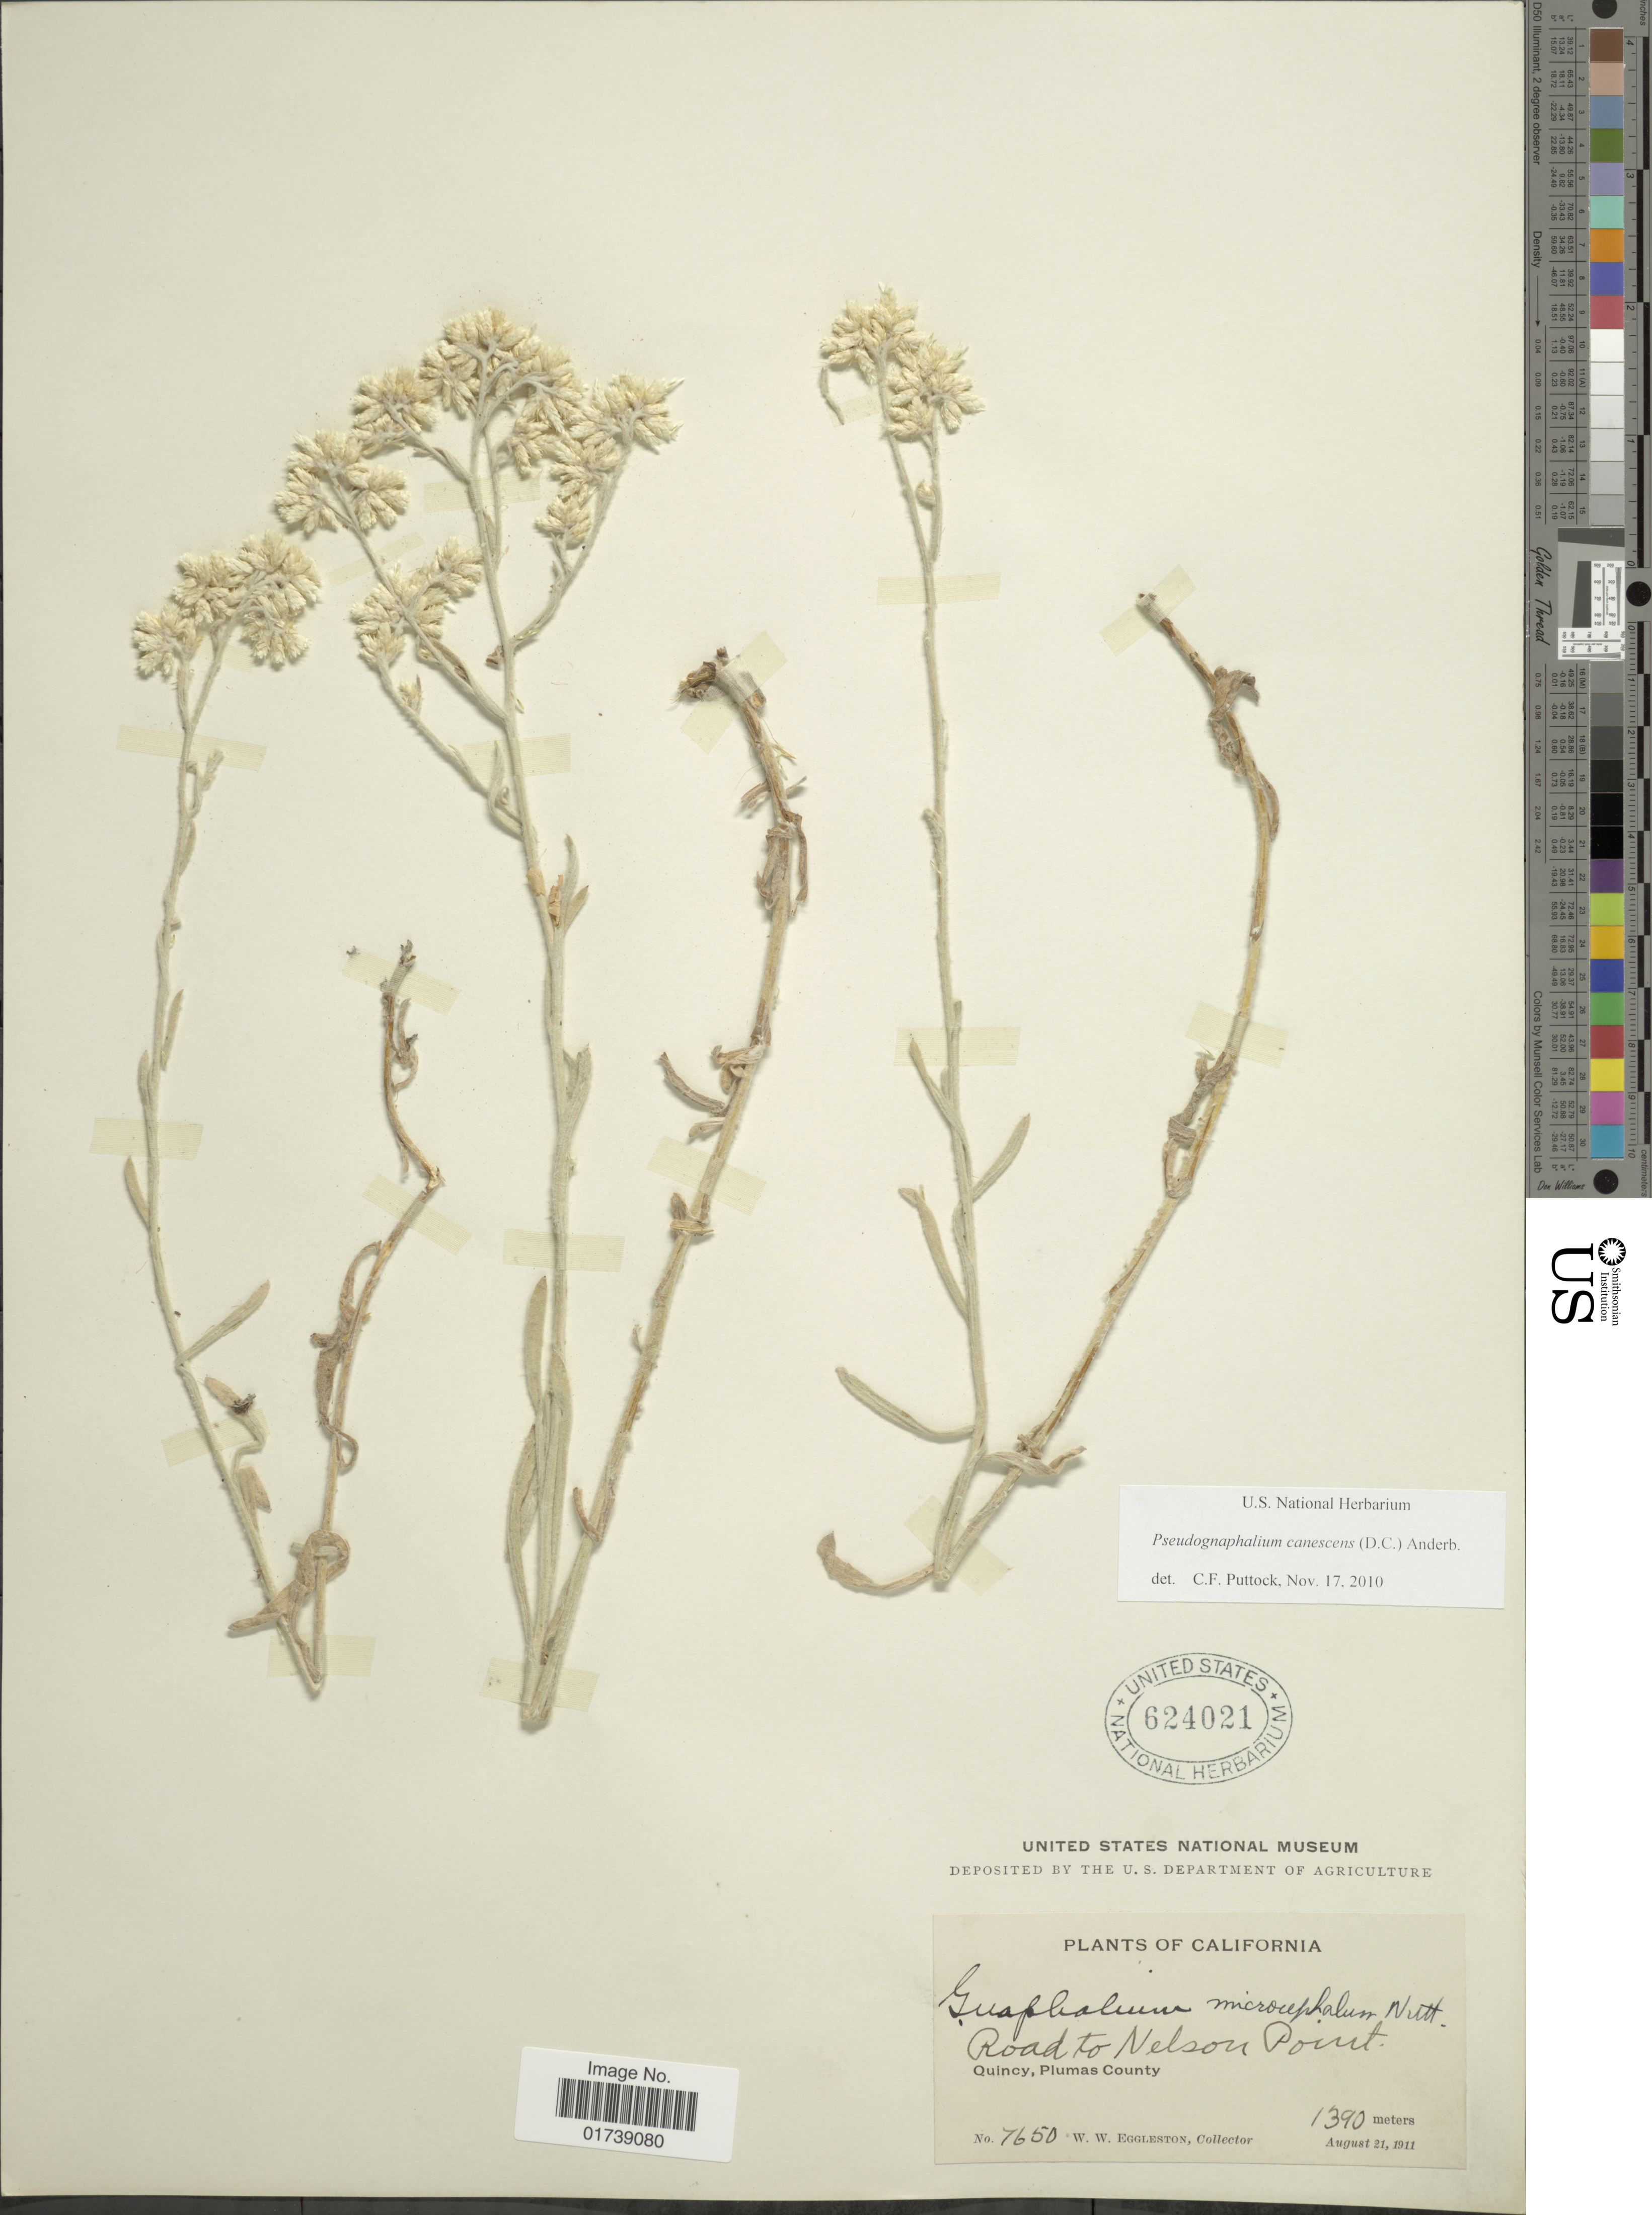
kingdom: Plantae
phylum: Tracheophyta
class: Magnoliopsida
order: Asterales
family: Asteraceae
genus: Pseudognaphalium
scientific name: Pseudognaphalium canescens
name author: (DC.) Anderb.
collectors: W. W. Eggleston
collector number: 7650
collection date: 1911-08-21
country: United States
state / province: California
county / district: Plumas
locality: Road to Nelson Point, Quincy, Plumas County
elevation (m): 1390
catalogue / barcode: US 624021